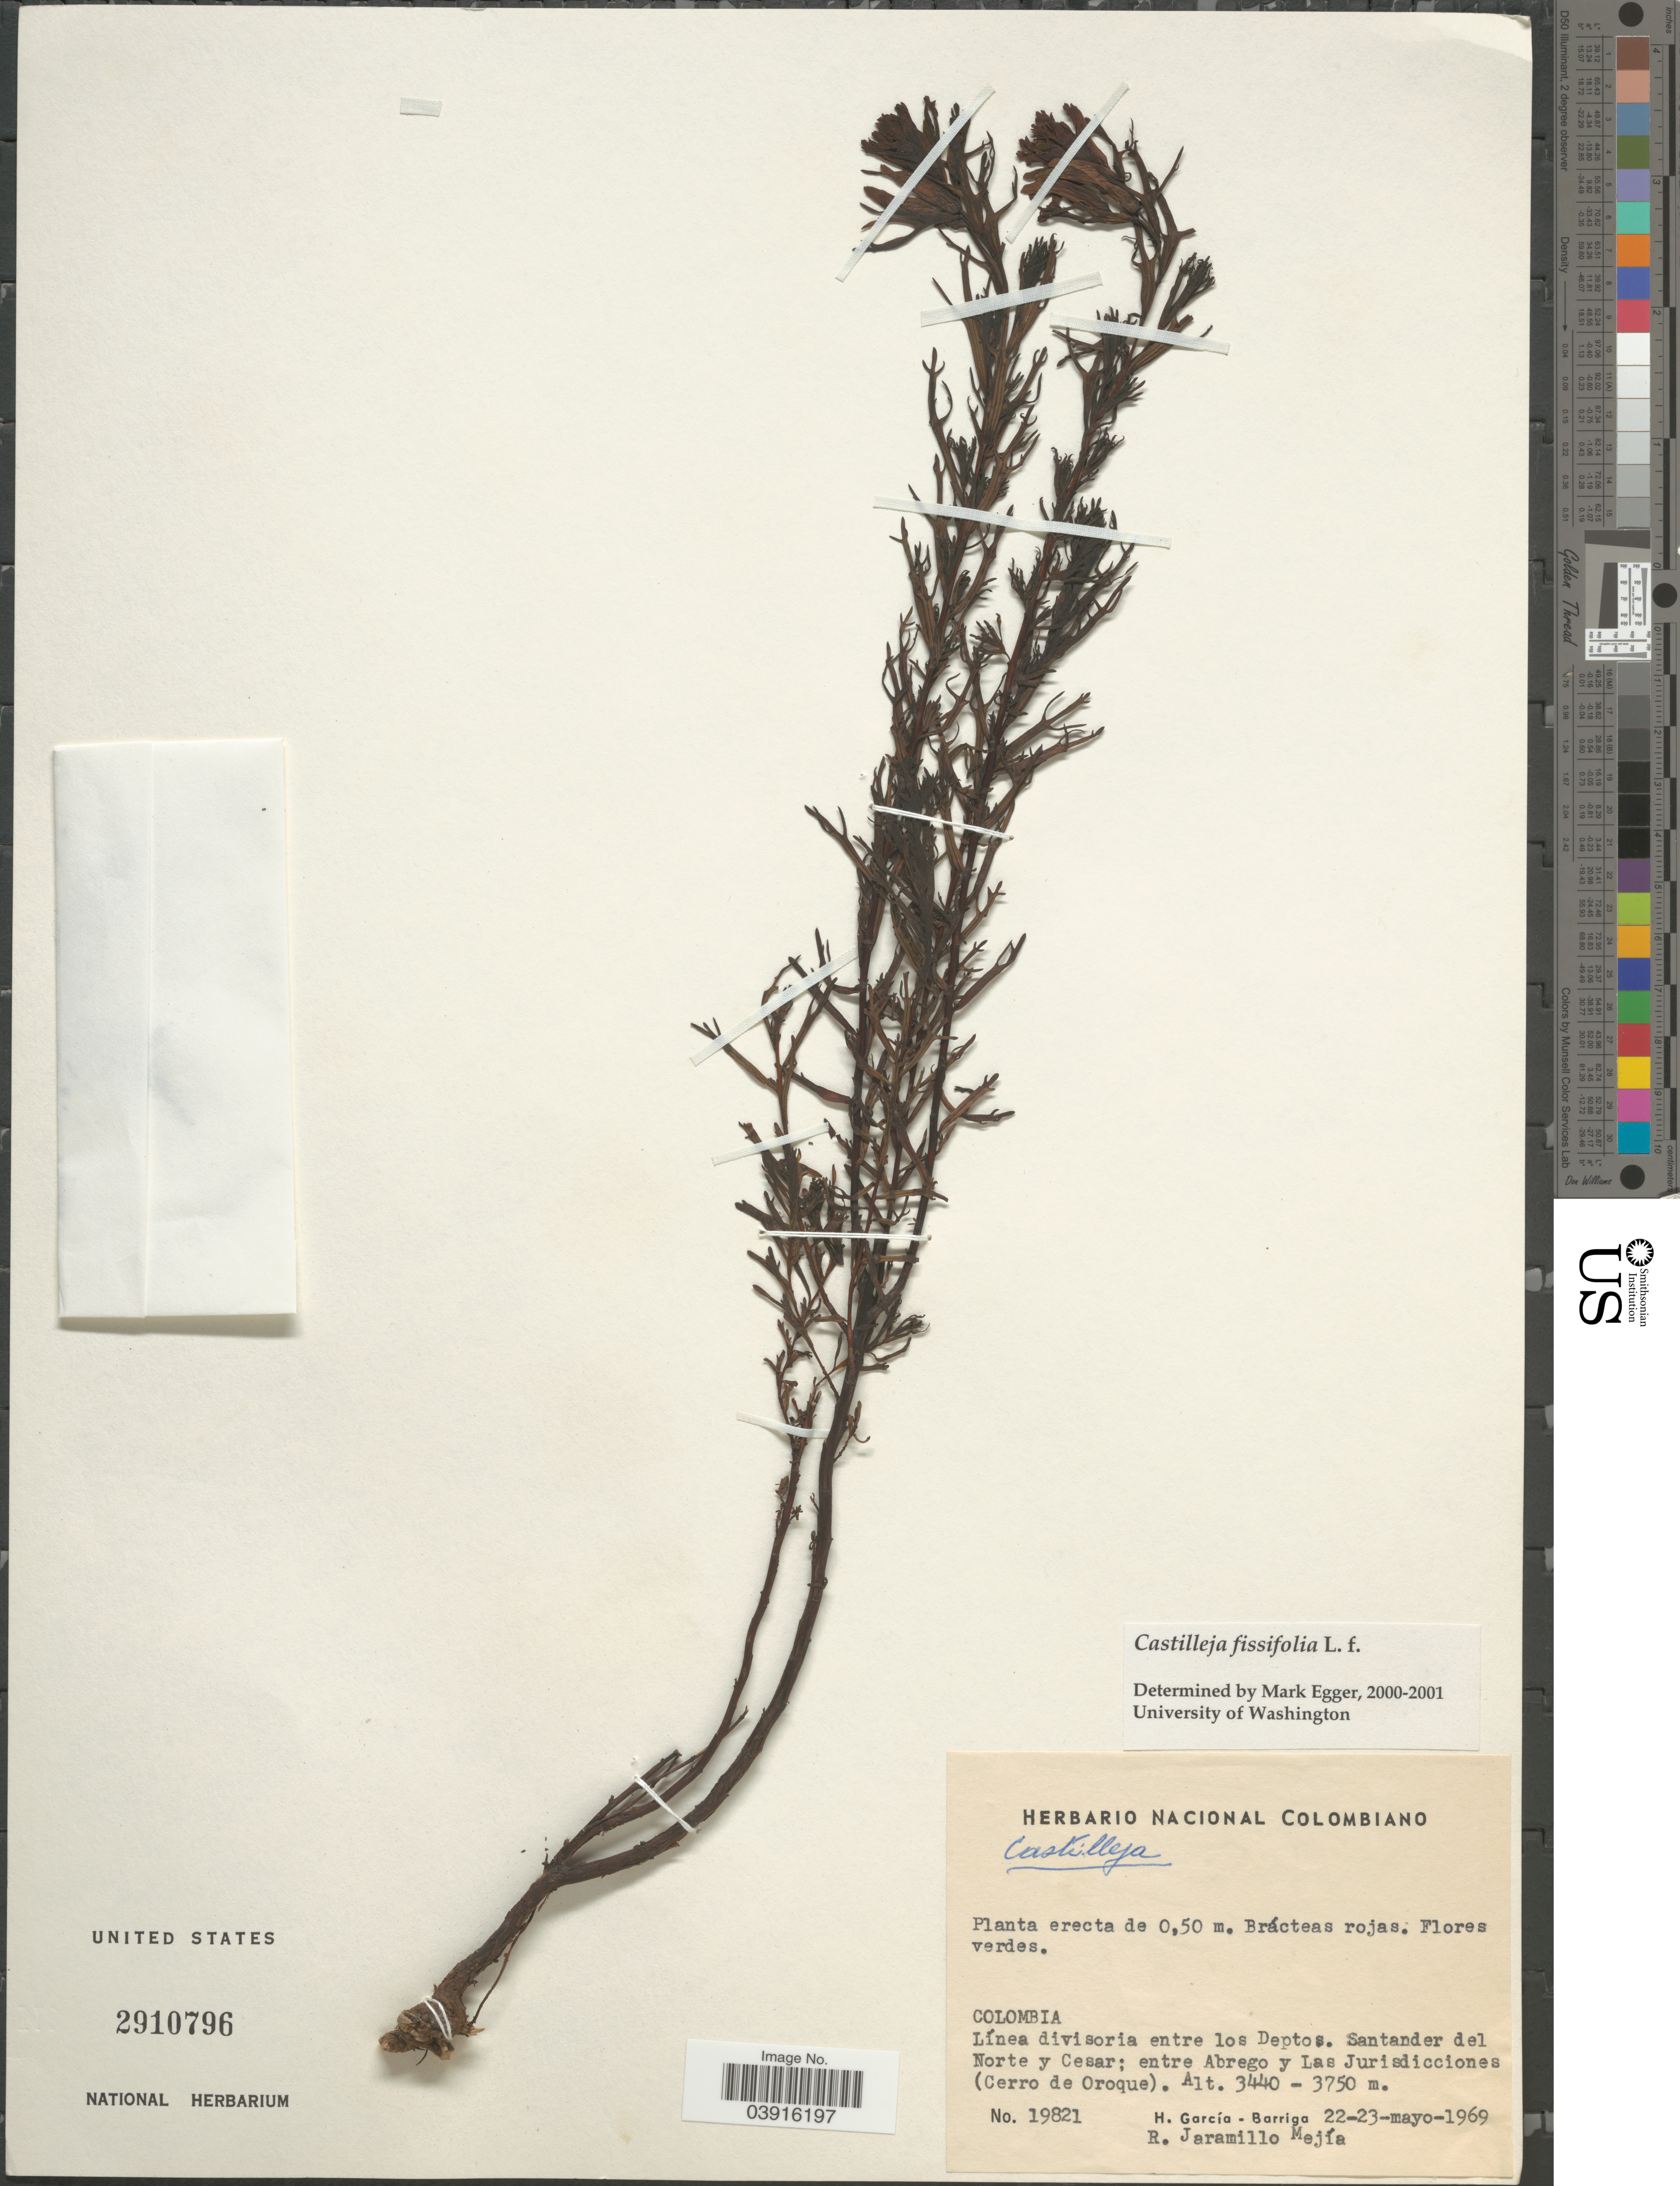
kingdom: Plantae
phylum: Tracheophyta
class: Magnoliopsida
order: Lamiales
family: Orobanchaceae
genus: Castilleja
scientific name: Castilleja fissifolia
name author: L. f.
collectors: H. García Barriga & R. Jaramillo M.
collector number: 19821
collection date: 1969-05-22/1969-05-23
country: Colombia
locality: Línea divisoria entre los Deptos. Santander del Norte y Cesar; entre Abrego y Las Jurisdicciones (Cerro de Oroque).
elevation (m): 3440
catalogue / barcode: US 2910796